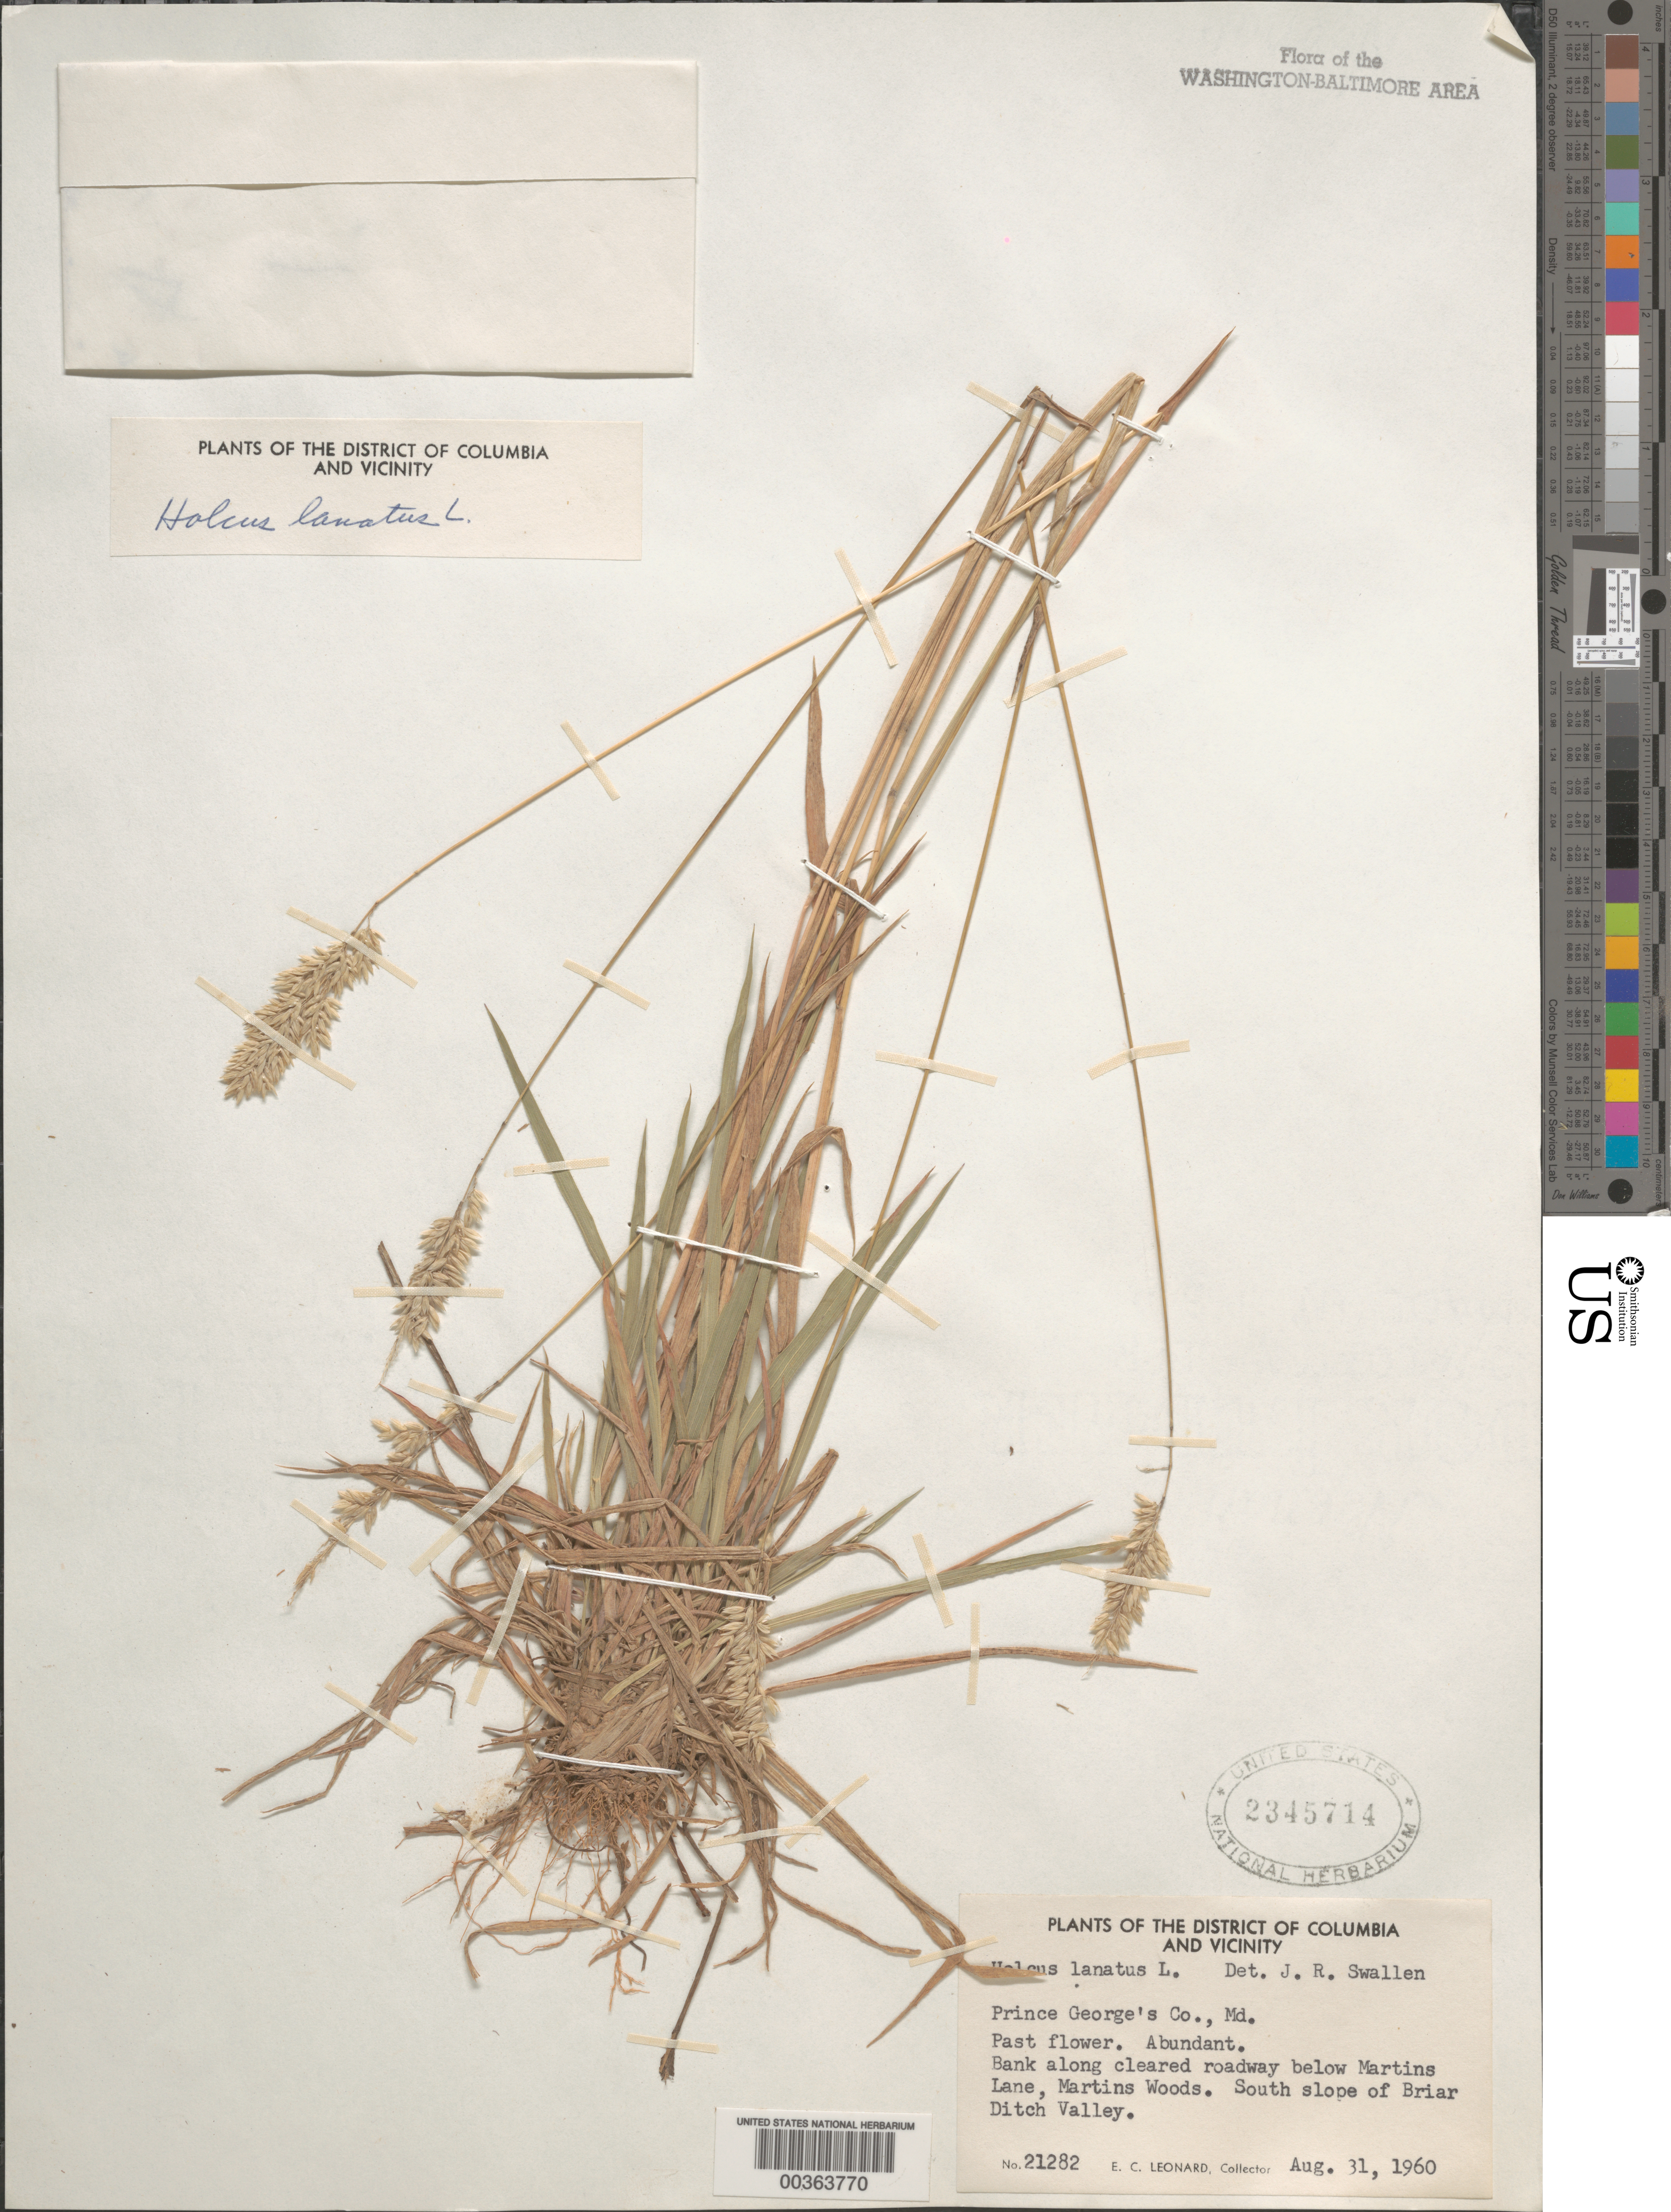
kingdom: Plantae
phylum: Tracheophyta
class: Liliopsida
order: Poales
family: Poaceae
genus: Holcus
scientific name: Holcus lanatus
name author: L.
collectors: E. C. Leonard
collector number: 21282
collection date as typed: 31 Aug 1960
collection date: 1960-08-31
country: United States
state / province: Maryland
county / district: Prince George's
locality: Below Martins Lane, Briar Ditch Valley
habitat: Bank along cleared roadway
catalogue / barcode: US 2345714